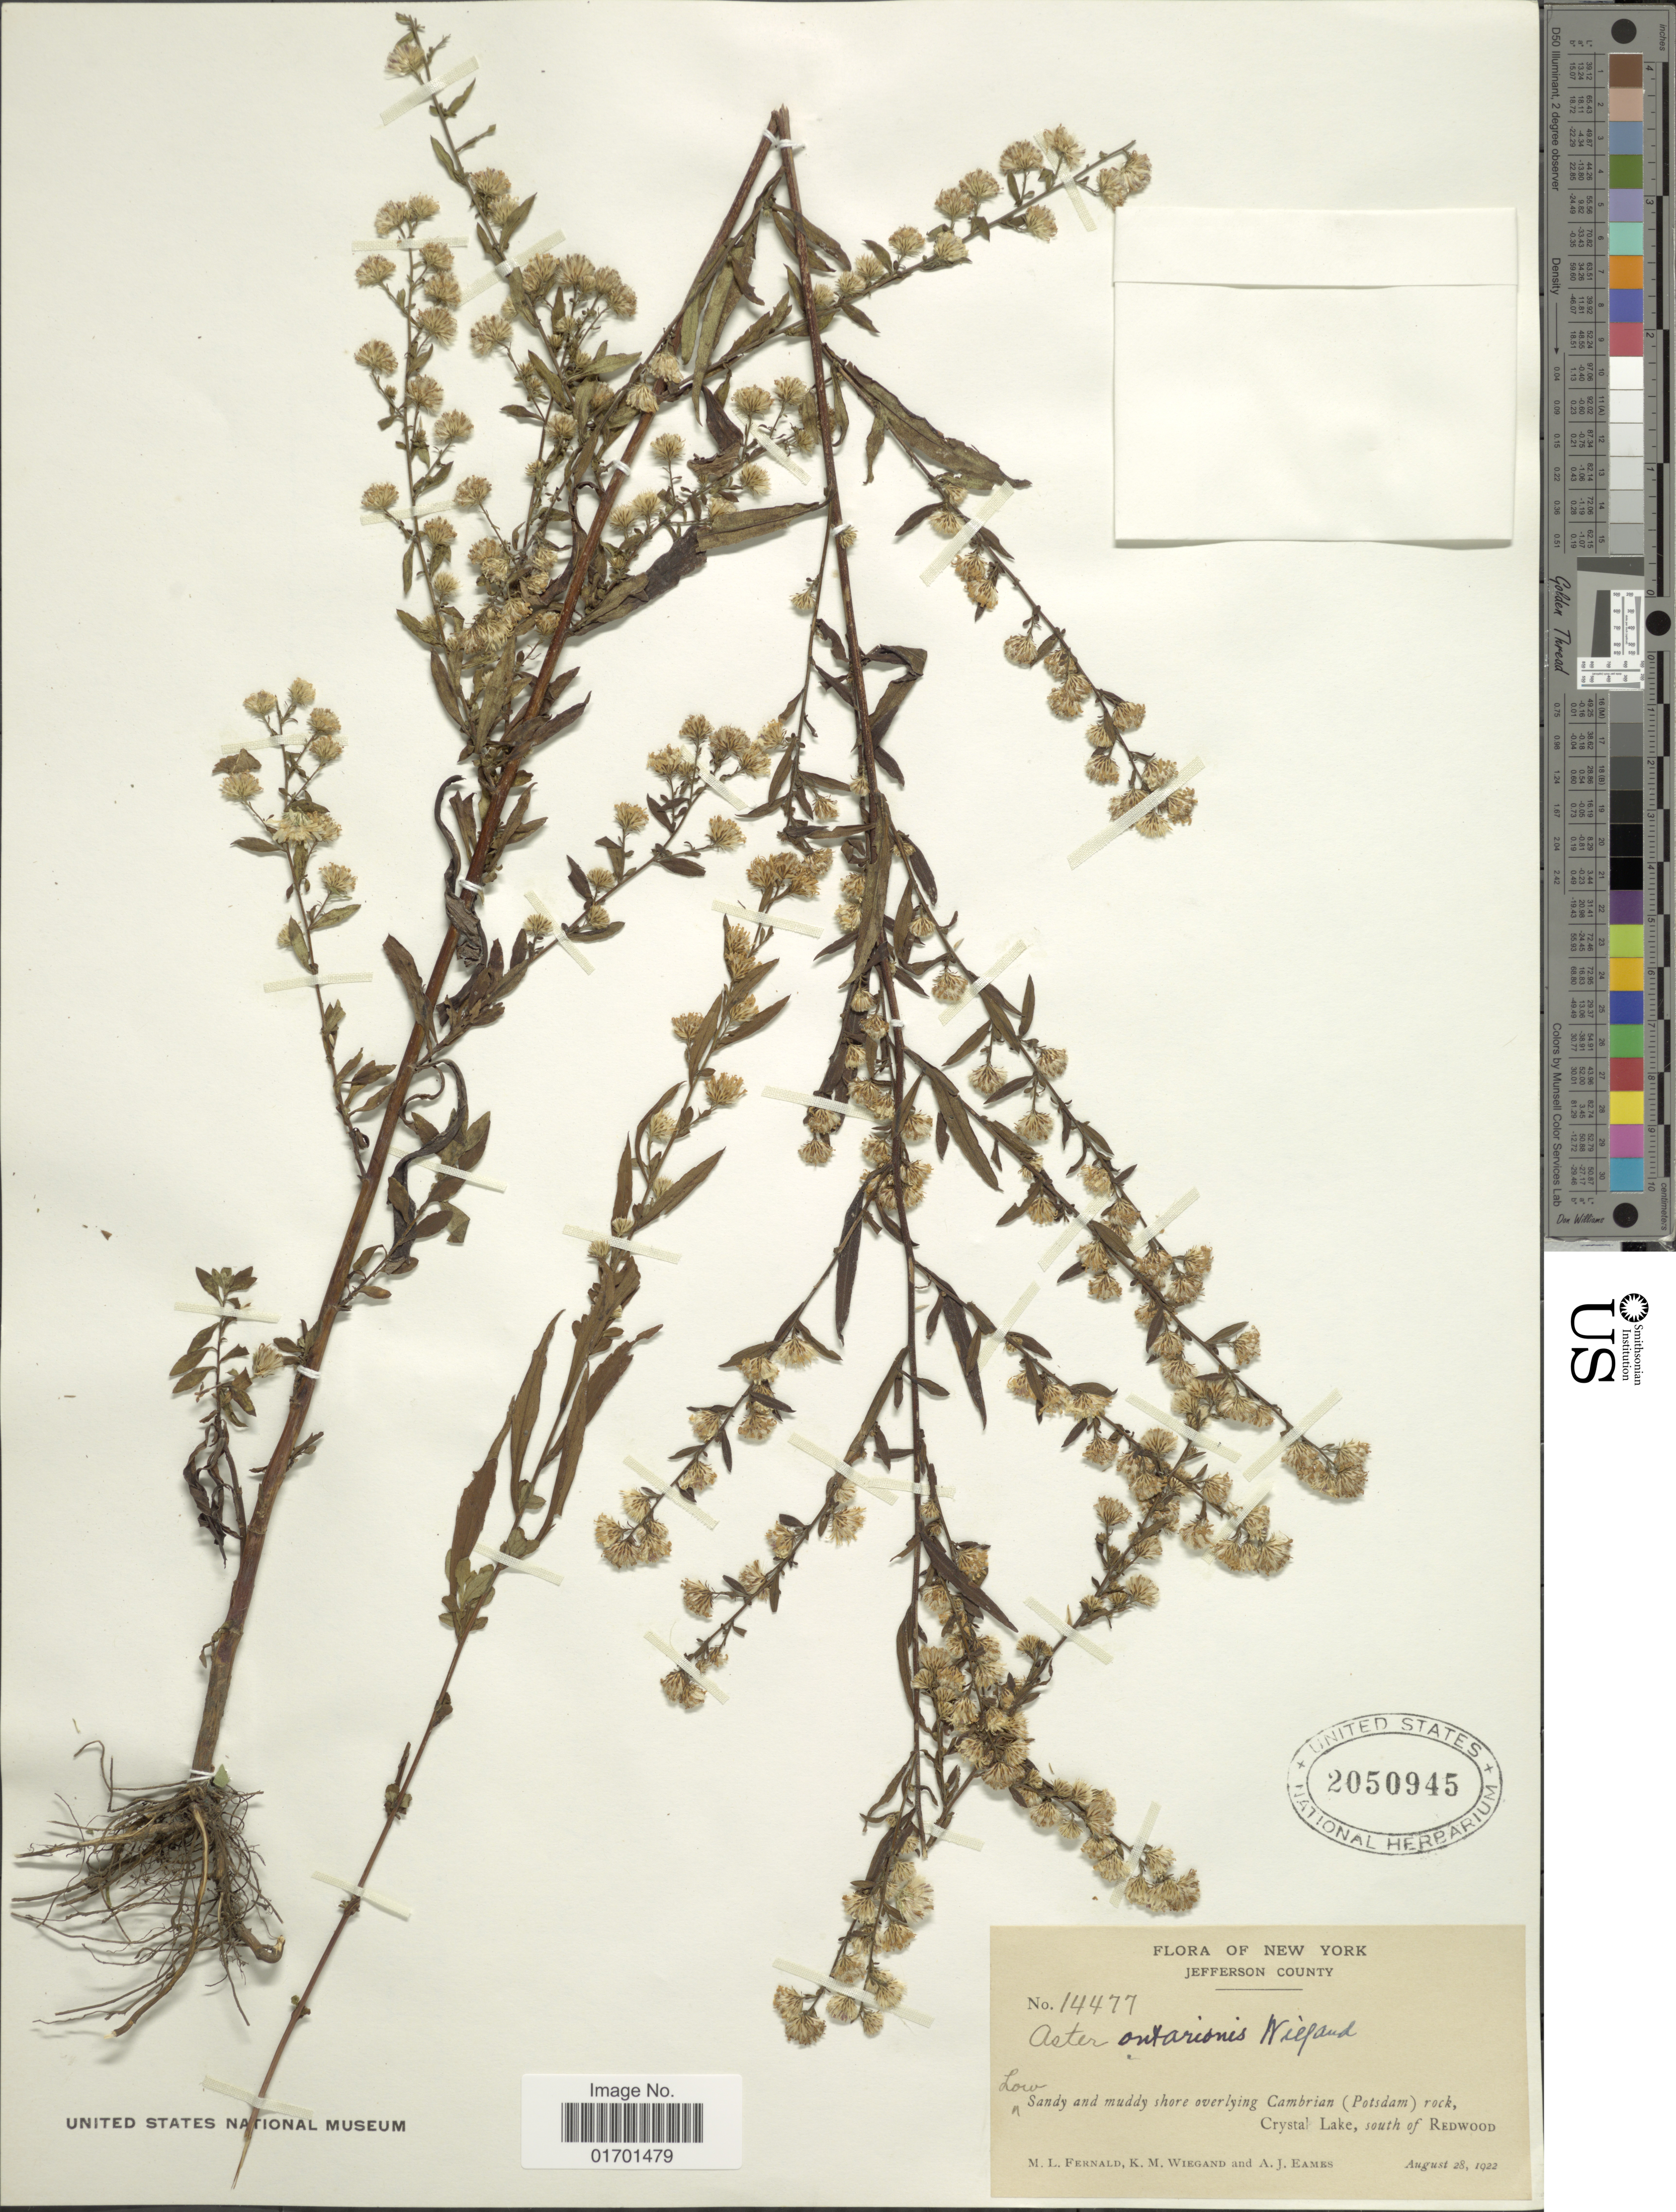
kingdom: Plantae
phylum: Tracheophyta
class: Magnoliopsida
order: Asterales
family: Asteraceae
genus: Symphyotrichum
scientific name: Symphyotrichum ontarionis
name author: (Wiegand) G.L. Nesom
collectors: M. L. Fernald, K. M. Wiegand & A. J. Eames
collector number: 14477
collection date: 1922-08-28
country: United States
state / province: New York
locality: Jefferson County, Low Sandy and muddy shore overlying Cambrian (Potsdam) rock, Crystal Lake, south of Redwood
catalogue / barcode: US 2050945